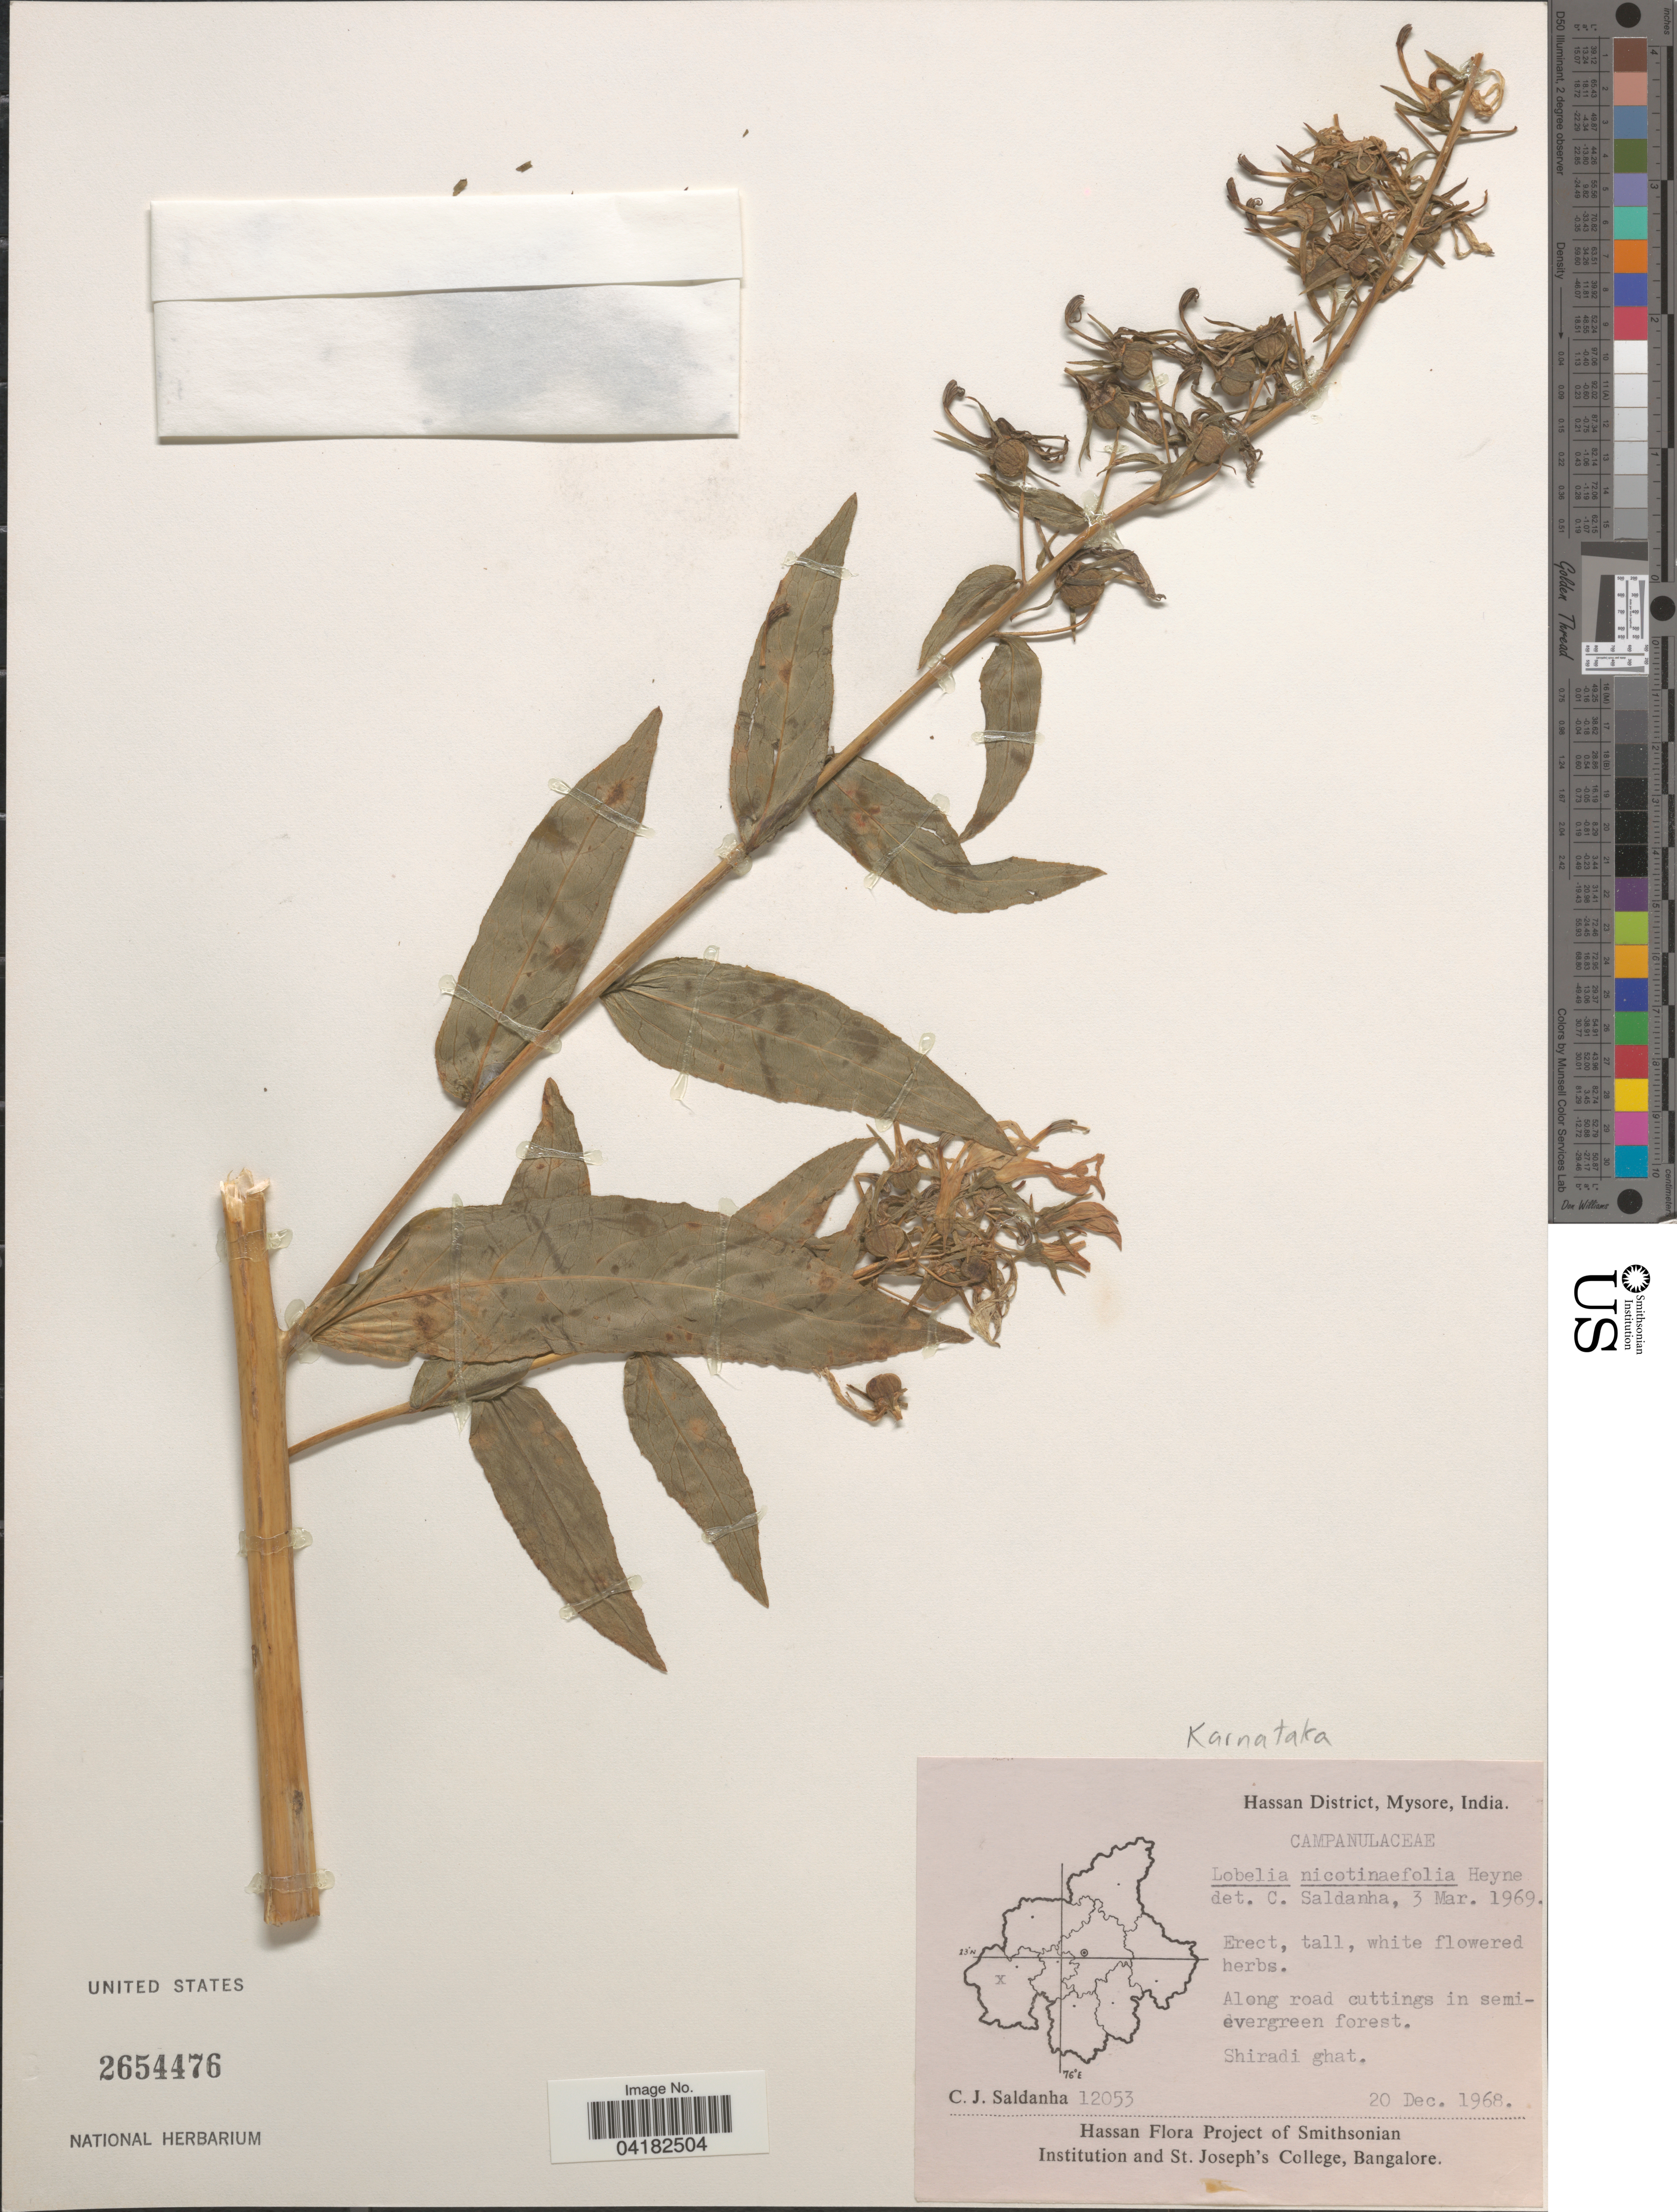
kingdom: Plantae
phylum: Tracheophyta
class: Magnoliopsida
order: Asterales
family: Campanulaceae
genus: Lobelia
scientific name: Lobelia nicotianifolia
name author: Roth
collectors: C. J. Saldanha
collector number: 12053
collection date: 1968-12-20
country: India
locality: Hassan District, Mysore. Shiradi ghat.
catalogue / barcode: US 2654476